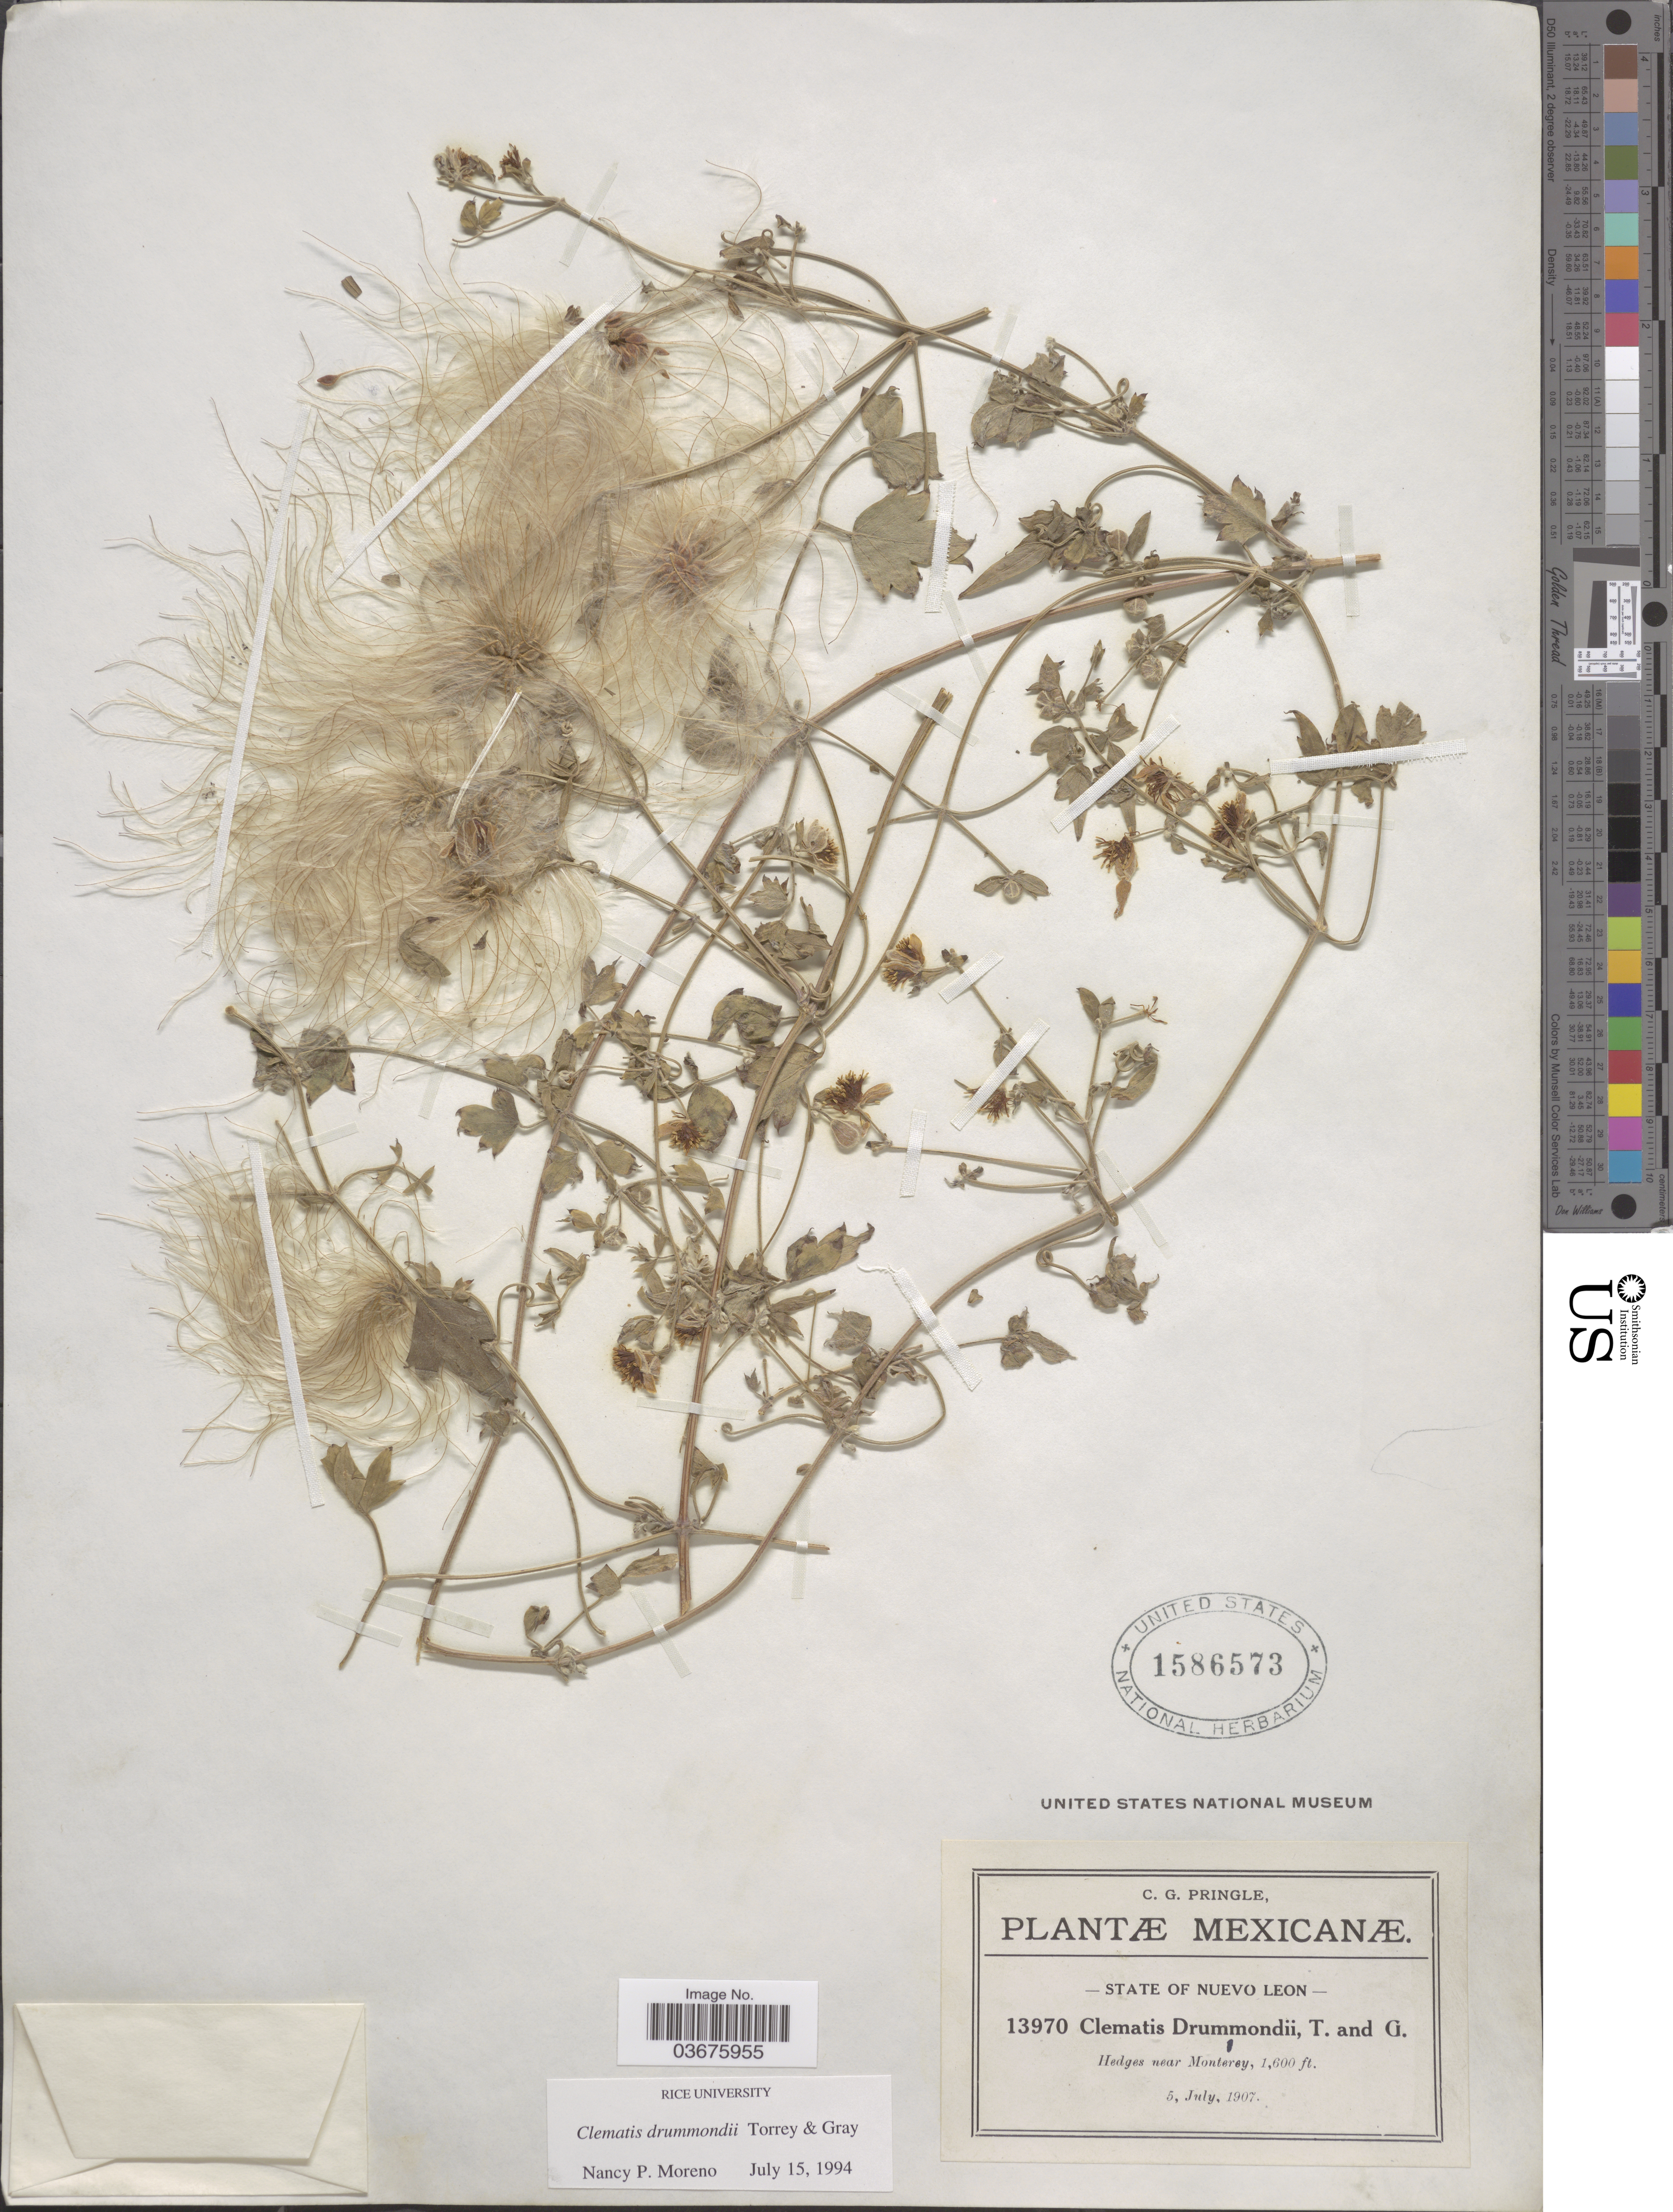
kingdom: Plantae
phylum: Tracheophyta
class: Magnoliopsida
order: Ranunculales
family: Ranunculaceae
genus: Clematis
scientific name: Clematis drummondii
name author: Torr. & A. Gray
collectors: C. G. Pringle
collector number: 13970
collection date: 1907-07-05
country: Mexico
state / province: Nuevo León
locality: Hedges near Monterey.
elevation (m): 488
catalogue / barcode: US 1586573